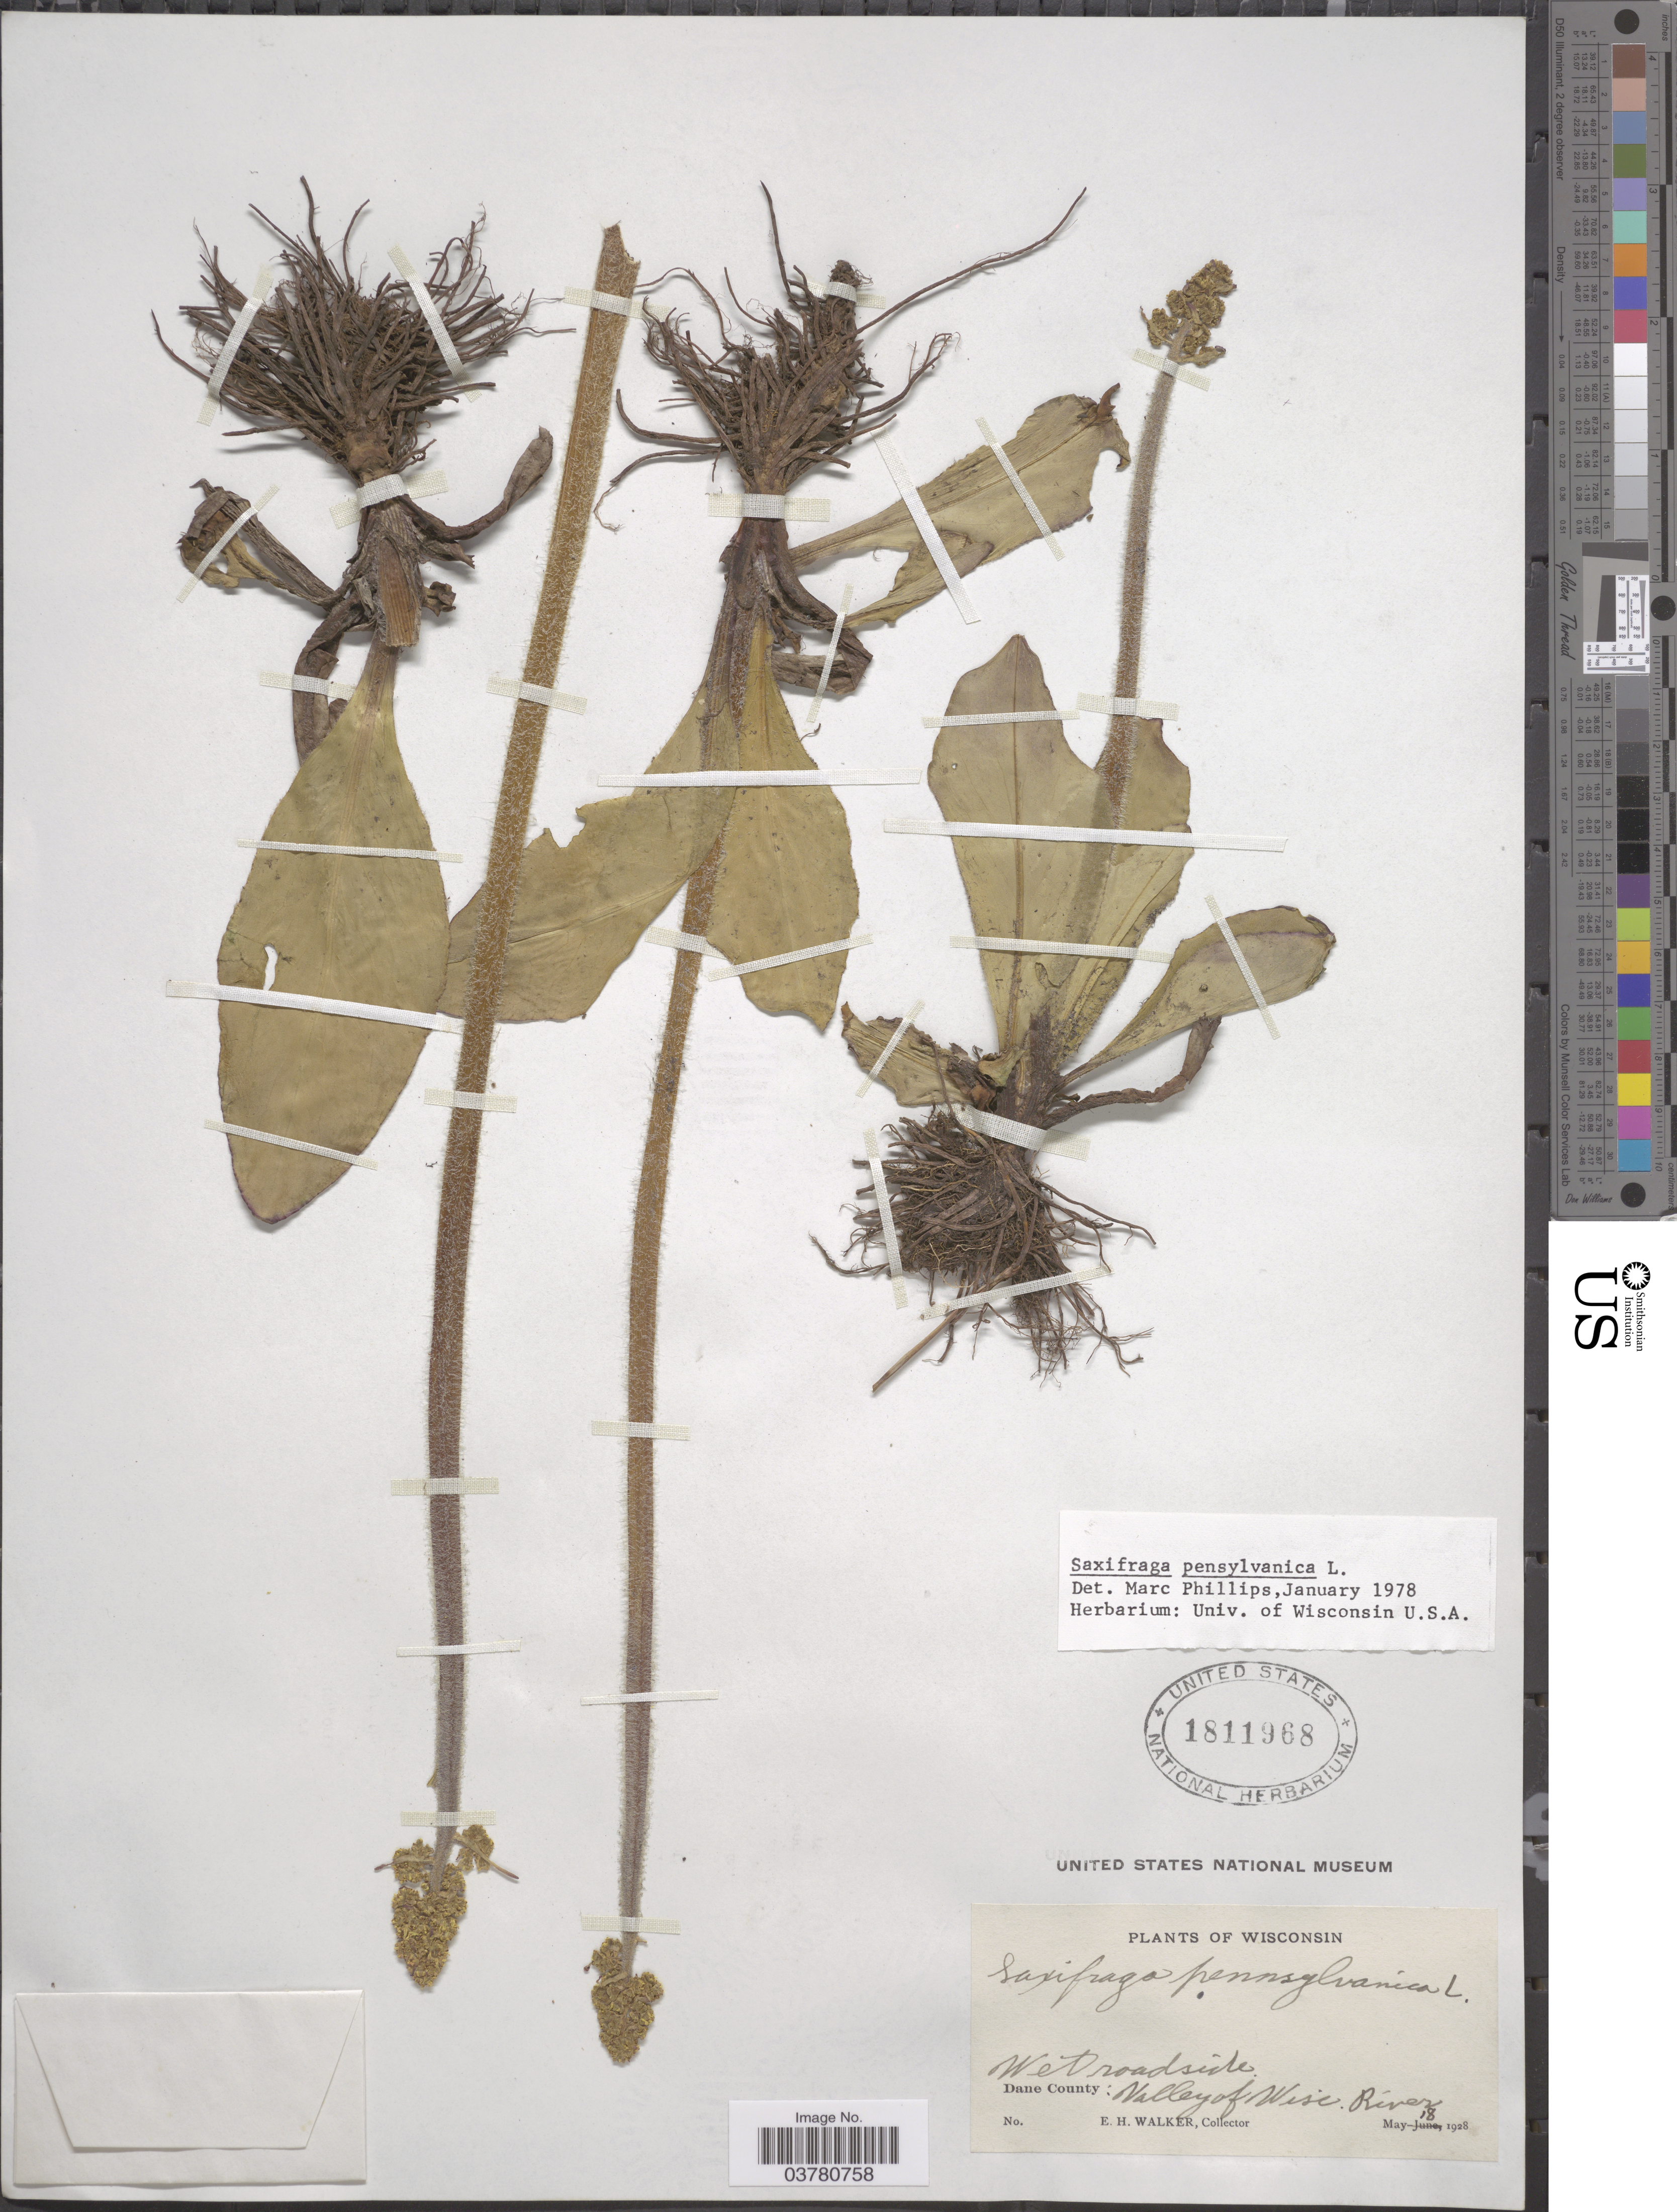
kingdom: Plantae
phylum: Tracheophyta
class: Magnoliopsida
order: Saxifragales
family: Saxifragaceae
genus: Micranthes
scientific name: Micranthes pensylvanica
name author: (L.) Haw.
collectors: E. H. Walker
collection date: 1928-05-18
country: United States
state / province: Wisconsin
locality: Dane County: Valley of Wisc. River.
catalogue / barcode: US 1811968